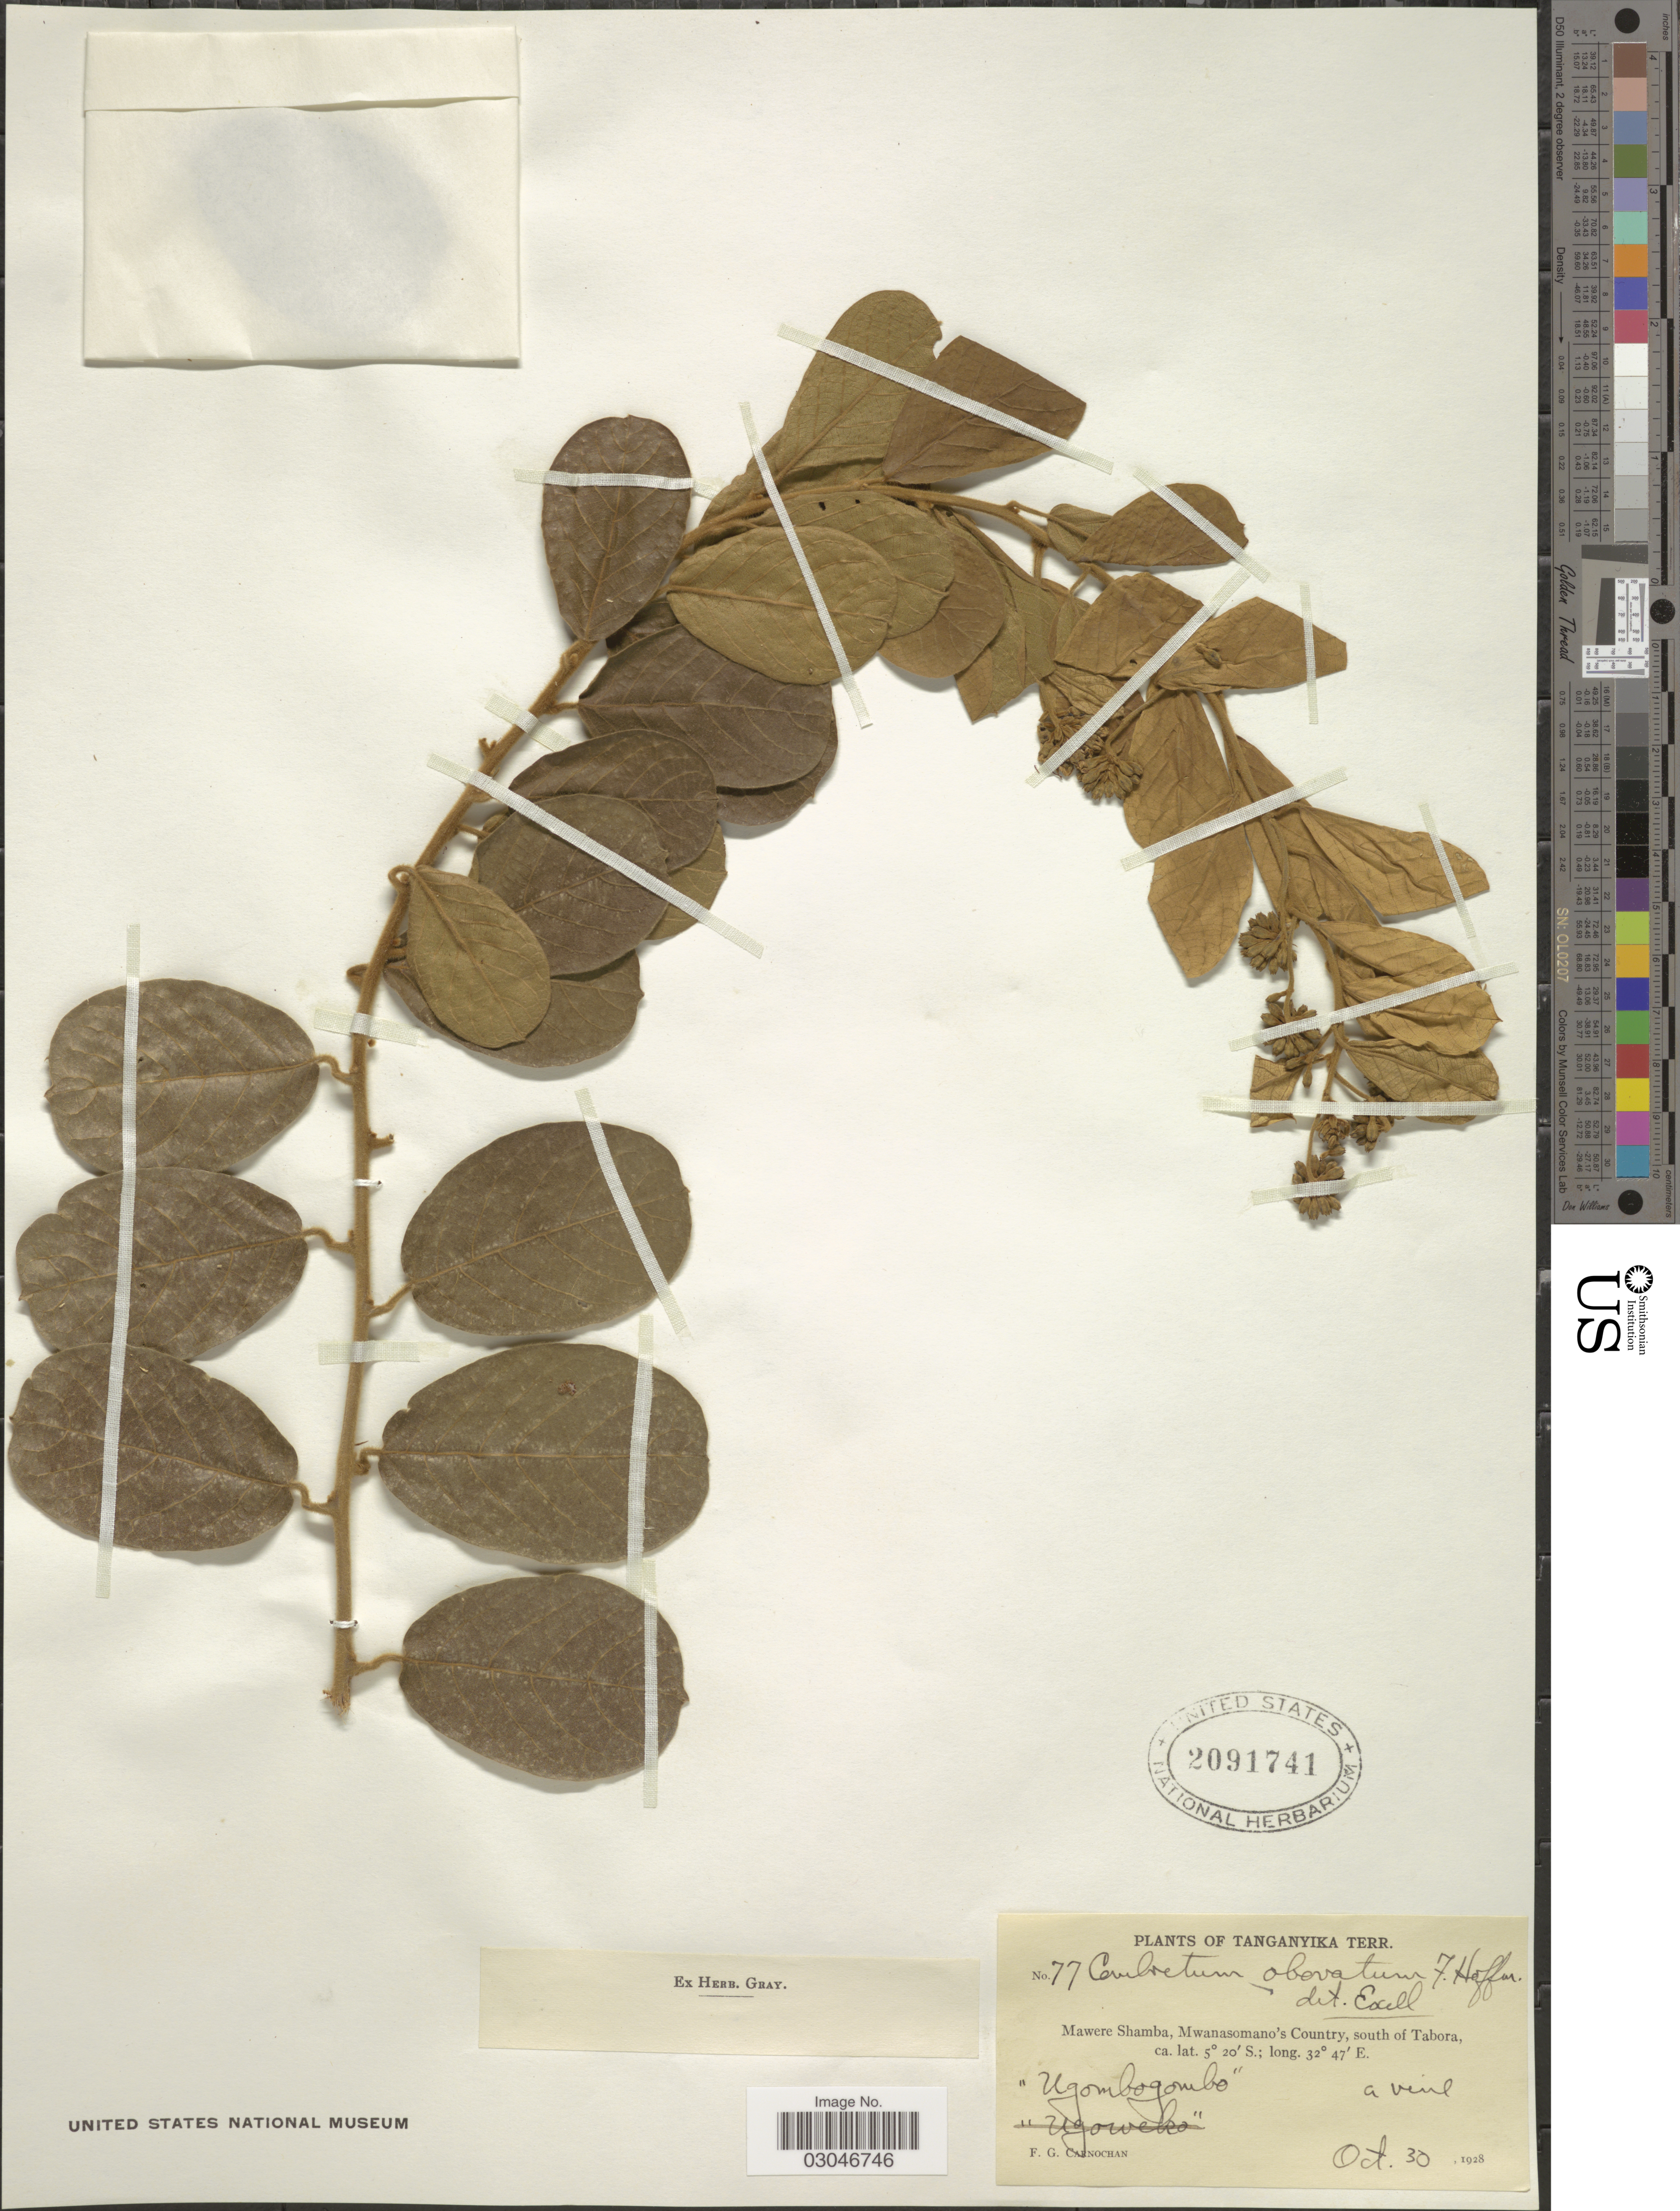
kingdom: Plantae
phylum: Tracheophyta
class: Magnoliopsida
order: Myrtales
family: Combretaceae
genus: Combretum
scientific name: Combretum obovatum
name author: F. Hoffm.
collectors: F. Carnochan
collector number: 77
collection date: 1928-10-30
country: Tanzania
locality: Tanganyika Terr. Mawere Shamba, Mwanasomano's Country, south of Tabora.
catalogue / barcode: US 2091741